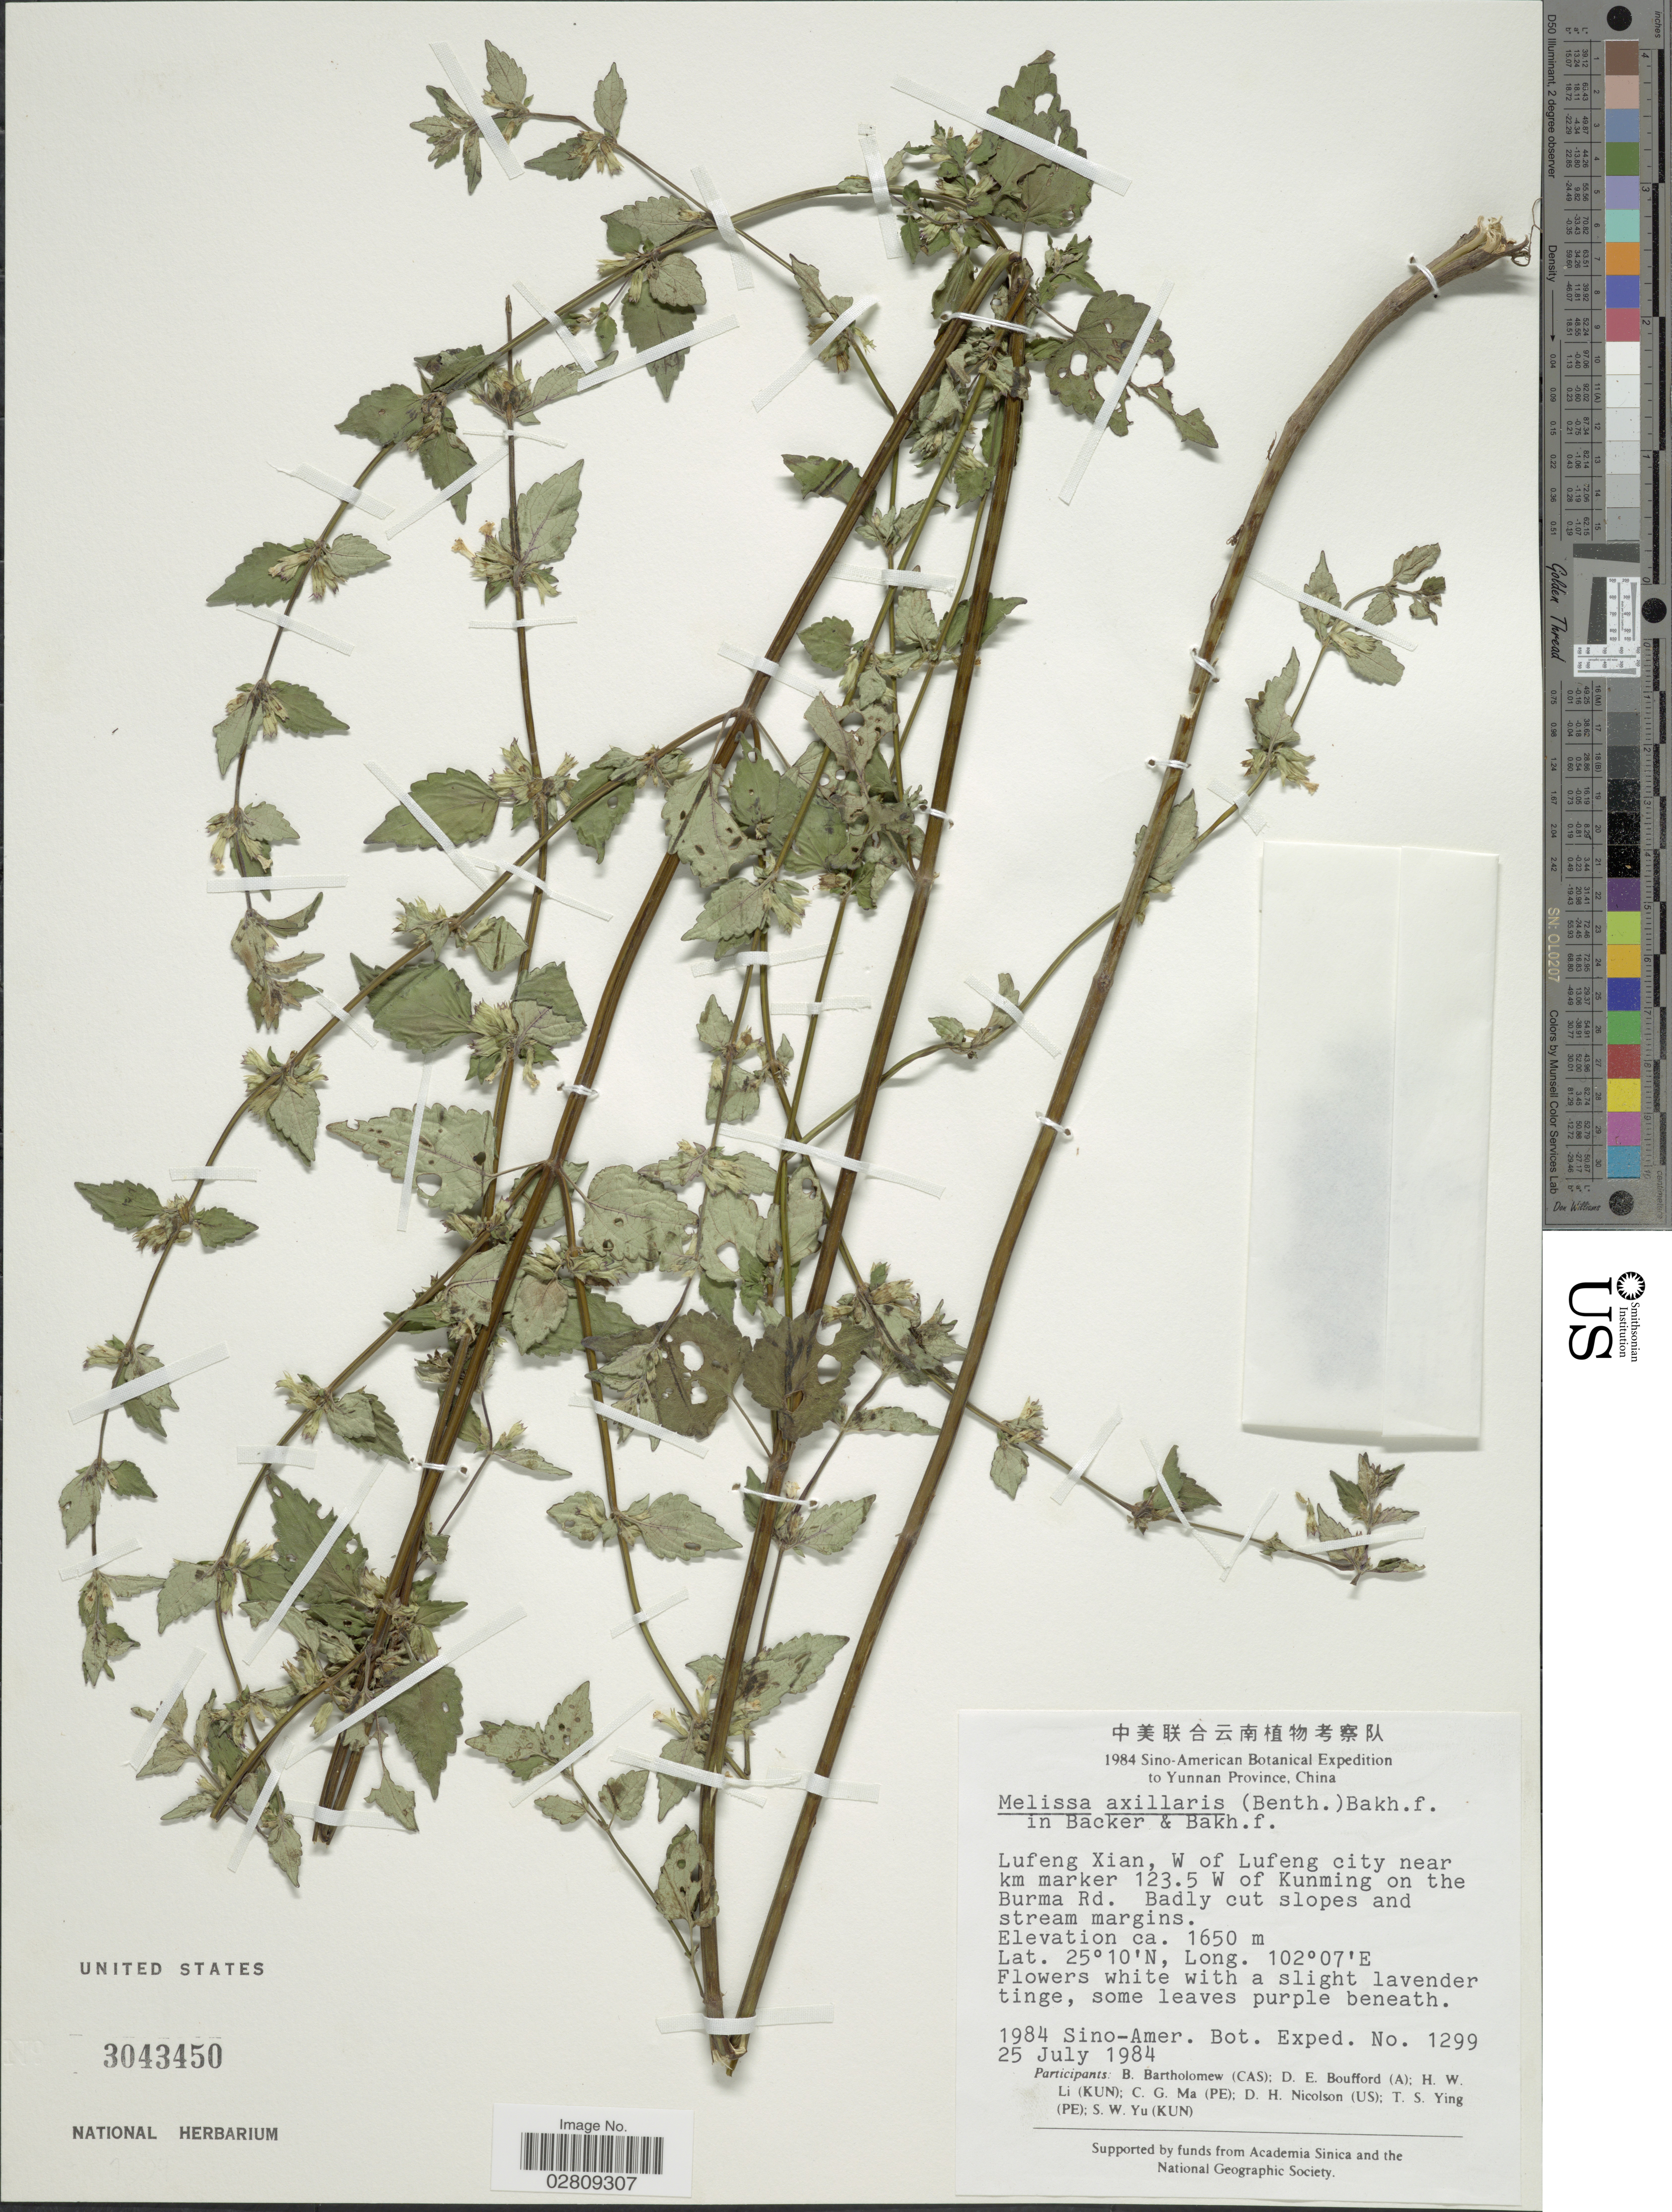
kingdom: Plantae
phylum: Tracheophyta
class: Magnoliopsida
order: Lamiales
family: Lamiaceae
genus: Melissa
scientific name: Melissa axillaris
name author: (Benth.) Bakh. f.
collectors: Sino-Amer. Bot. Exped. 1984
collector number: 1299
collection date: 1984-07-25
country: China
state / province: Yunnan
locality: Lufeng Xian, W of Lufeng city near km marker 123.5 W of Kunming on the Burma Rd.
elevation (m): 1650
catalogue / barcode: US 3043450